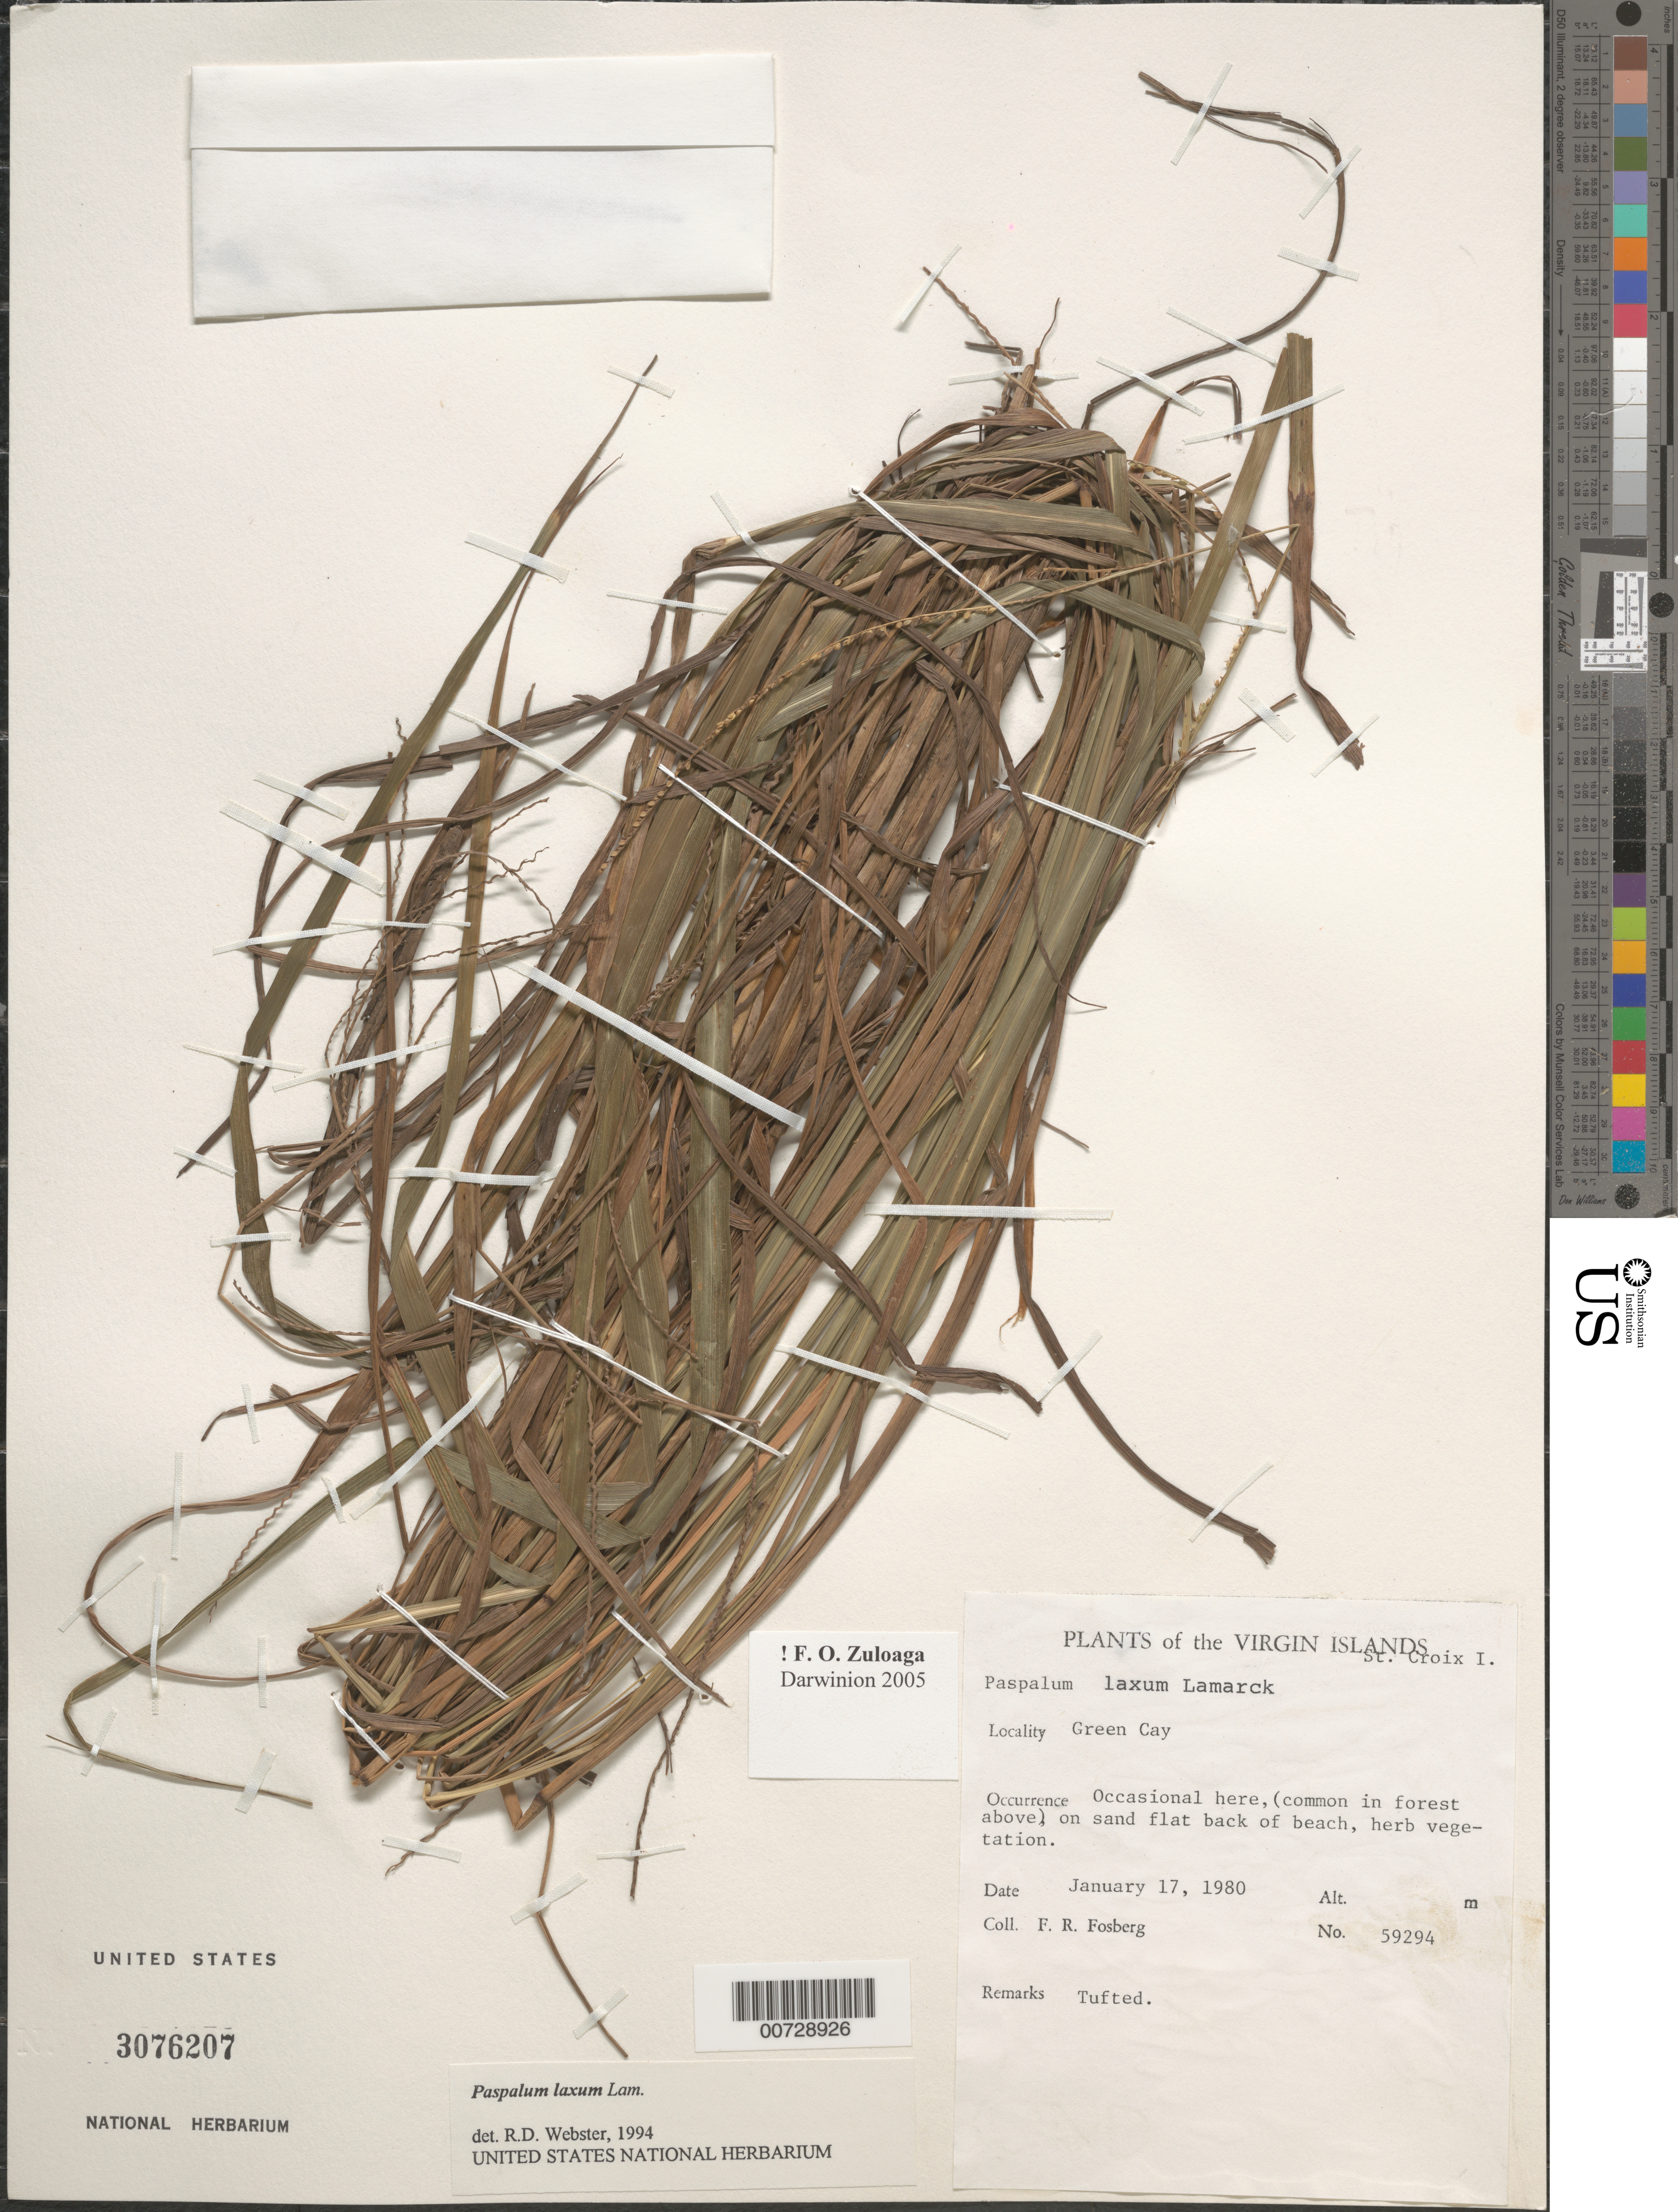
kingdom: Plantae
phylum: Tracheophyta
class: Liliopsida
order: Poales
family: Poaceae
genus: Paspalum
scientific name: Paspalum laxum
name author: Lam.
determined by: Webster, Robert D.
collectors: F. R. Fosberg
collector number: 59294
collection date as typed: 17 Jan 1980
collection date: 1980-01-17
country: U.S. Virgin Islands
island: St. Croix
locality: St. Croix; Green Cay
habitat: On sand flat back of beach, herb vegetation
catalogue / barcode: US 3076207